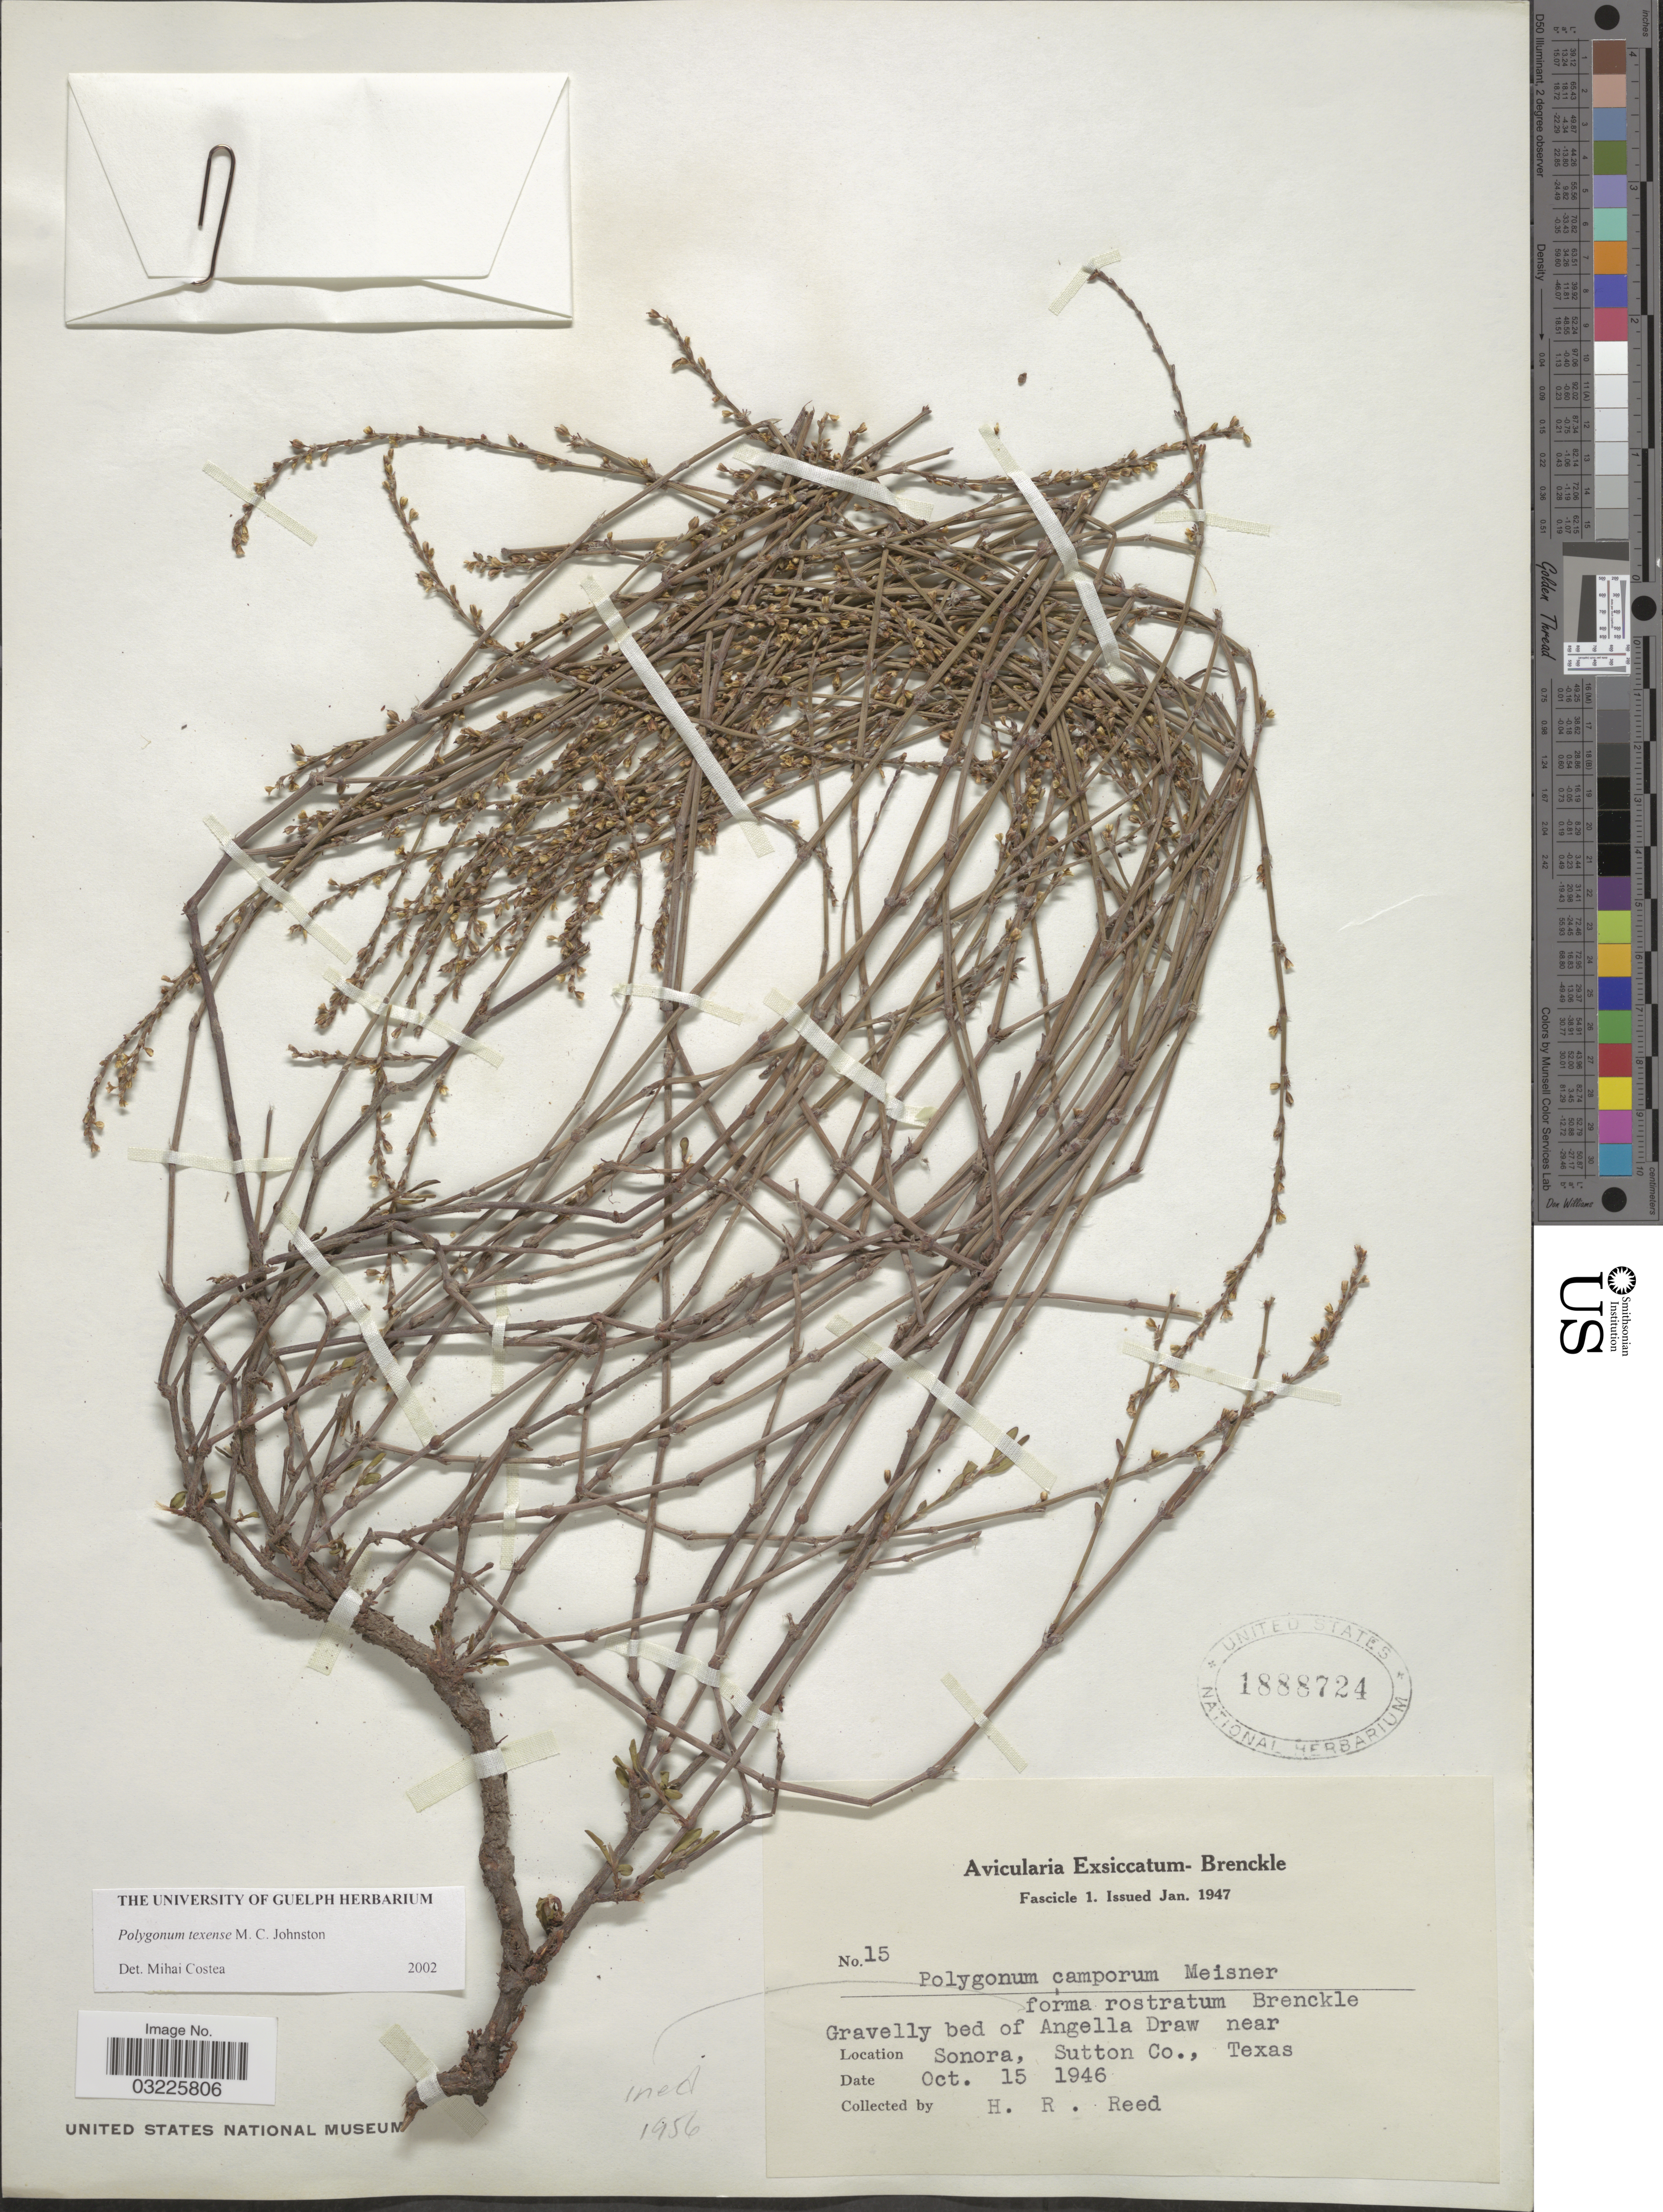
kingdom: Plantae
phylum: Tracheophyta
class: Magnoliopsida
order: Caryophyllales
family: Polygonaceae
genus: Polygonum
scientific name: Polygonum tenue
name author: F. Michx.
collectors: H. Reed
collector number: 15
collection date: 1946-10-15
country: United States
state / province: Texas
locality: Gravelley bed of Angella Draw near Sonora, Sutton Co.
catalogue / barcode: US 1888724